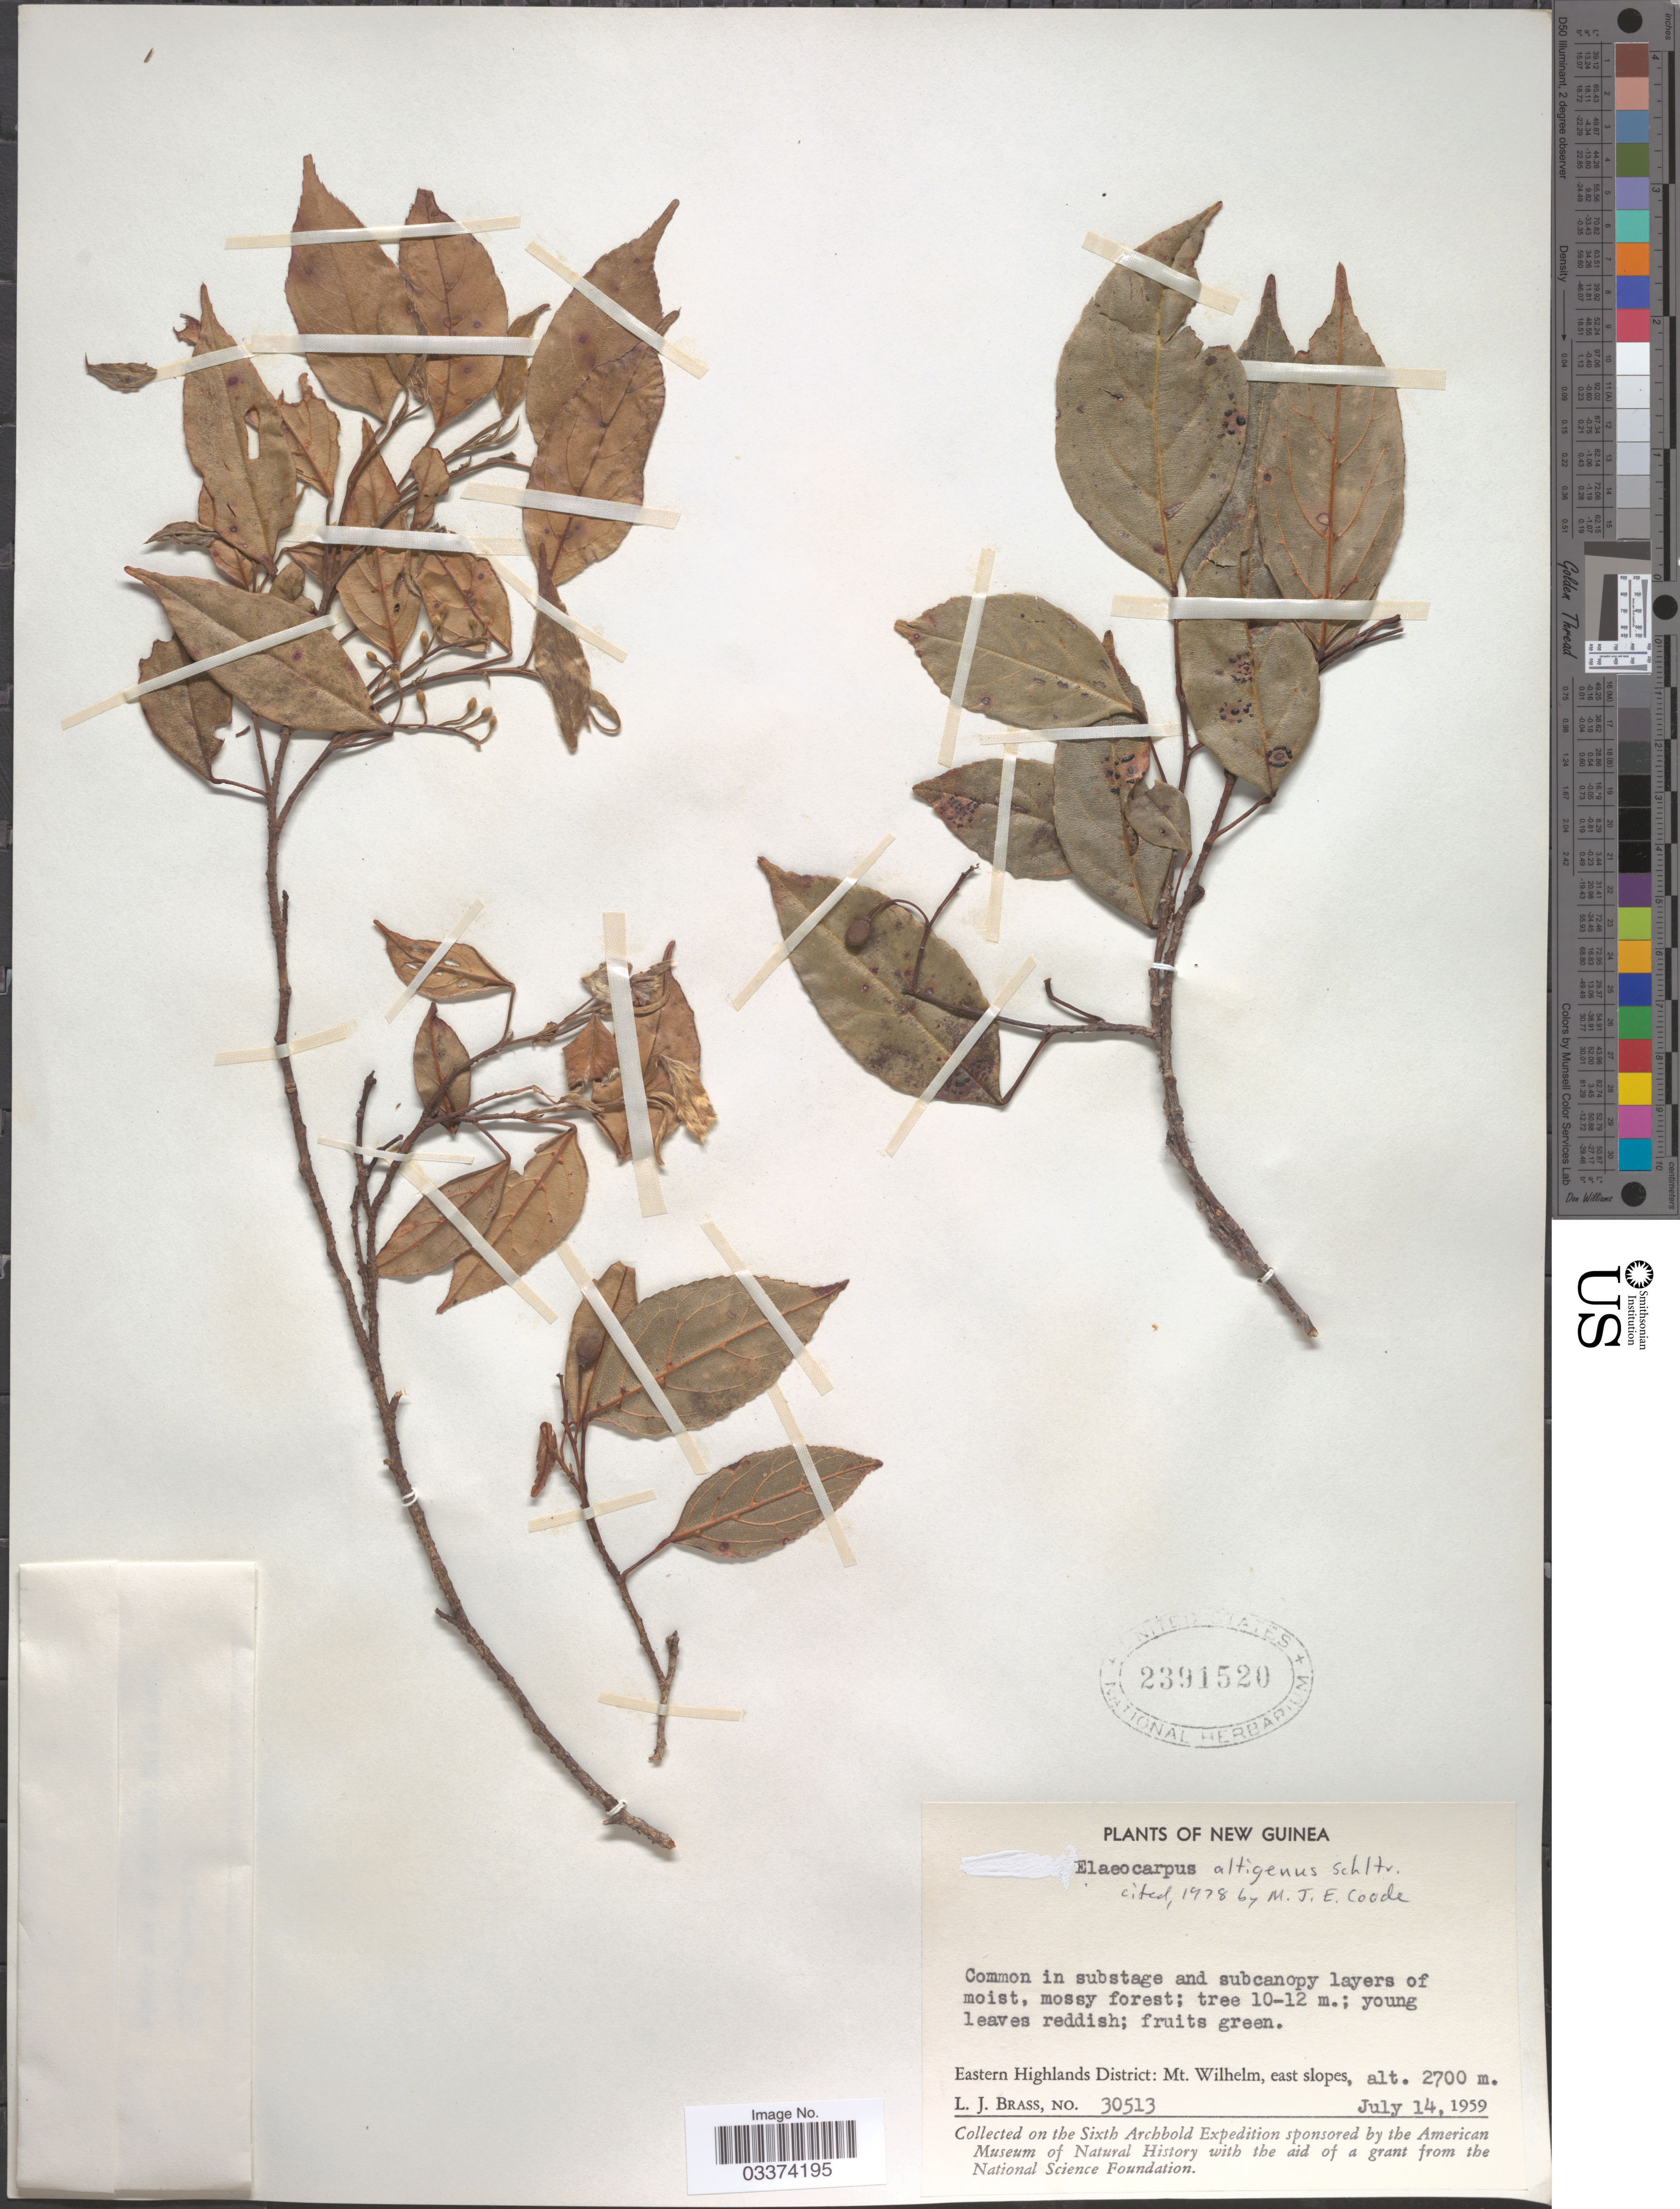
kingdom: Plantae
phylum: Tracheophyta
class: Magnoliopsida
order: Oxalidales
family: Elaeocarpaceae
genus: Elaeocarpus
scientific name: Elaeocarpus altigenus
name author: Schltr.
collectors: L. J. Brass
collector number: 30513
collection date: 1959-07-14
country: Papua New Guinea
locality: New Guinea. Eastern Highlands District: Mt. Wilhelm, east slopes.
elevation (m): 2700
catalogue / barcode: US 2391520